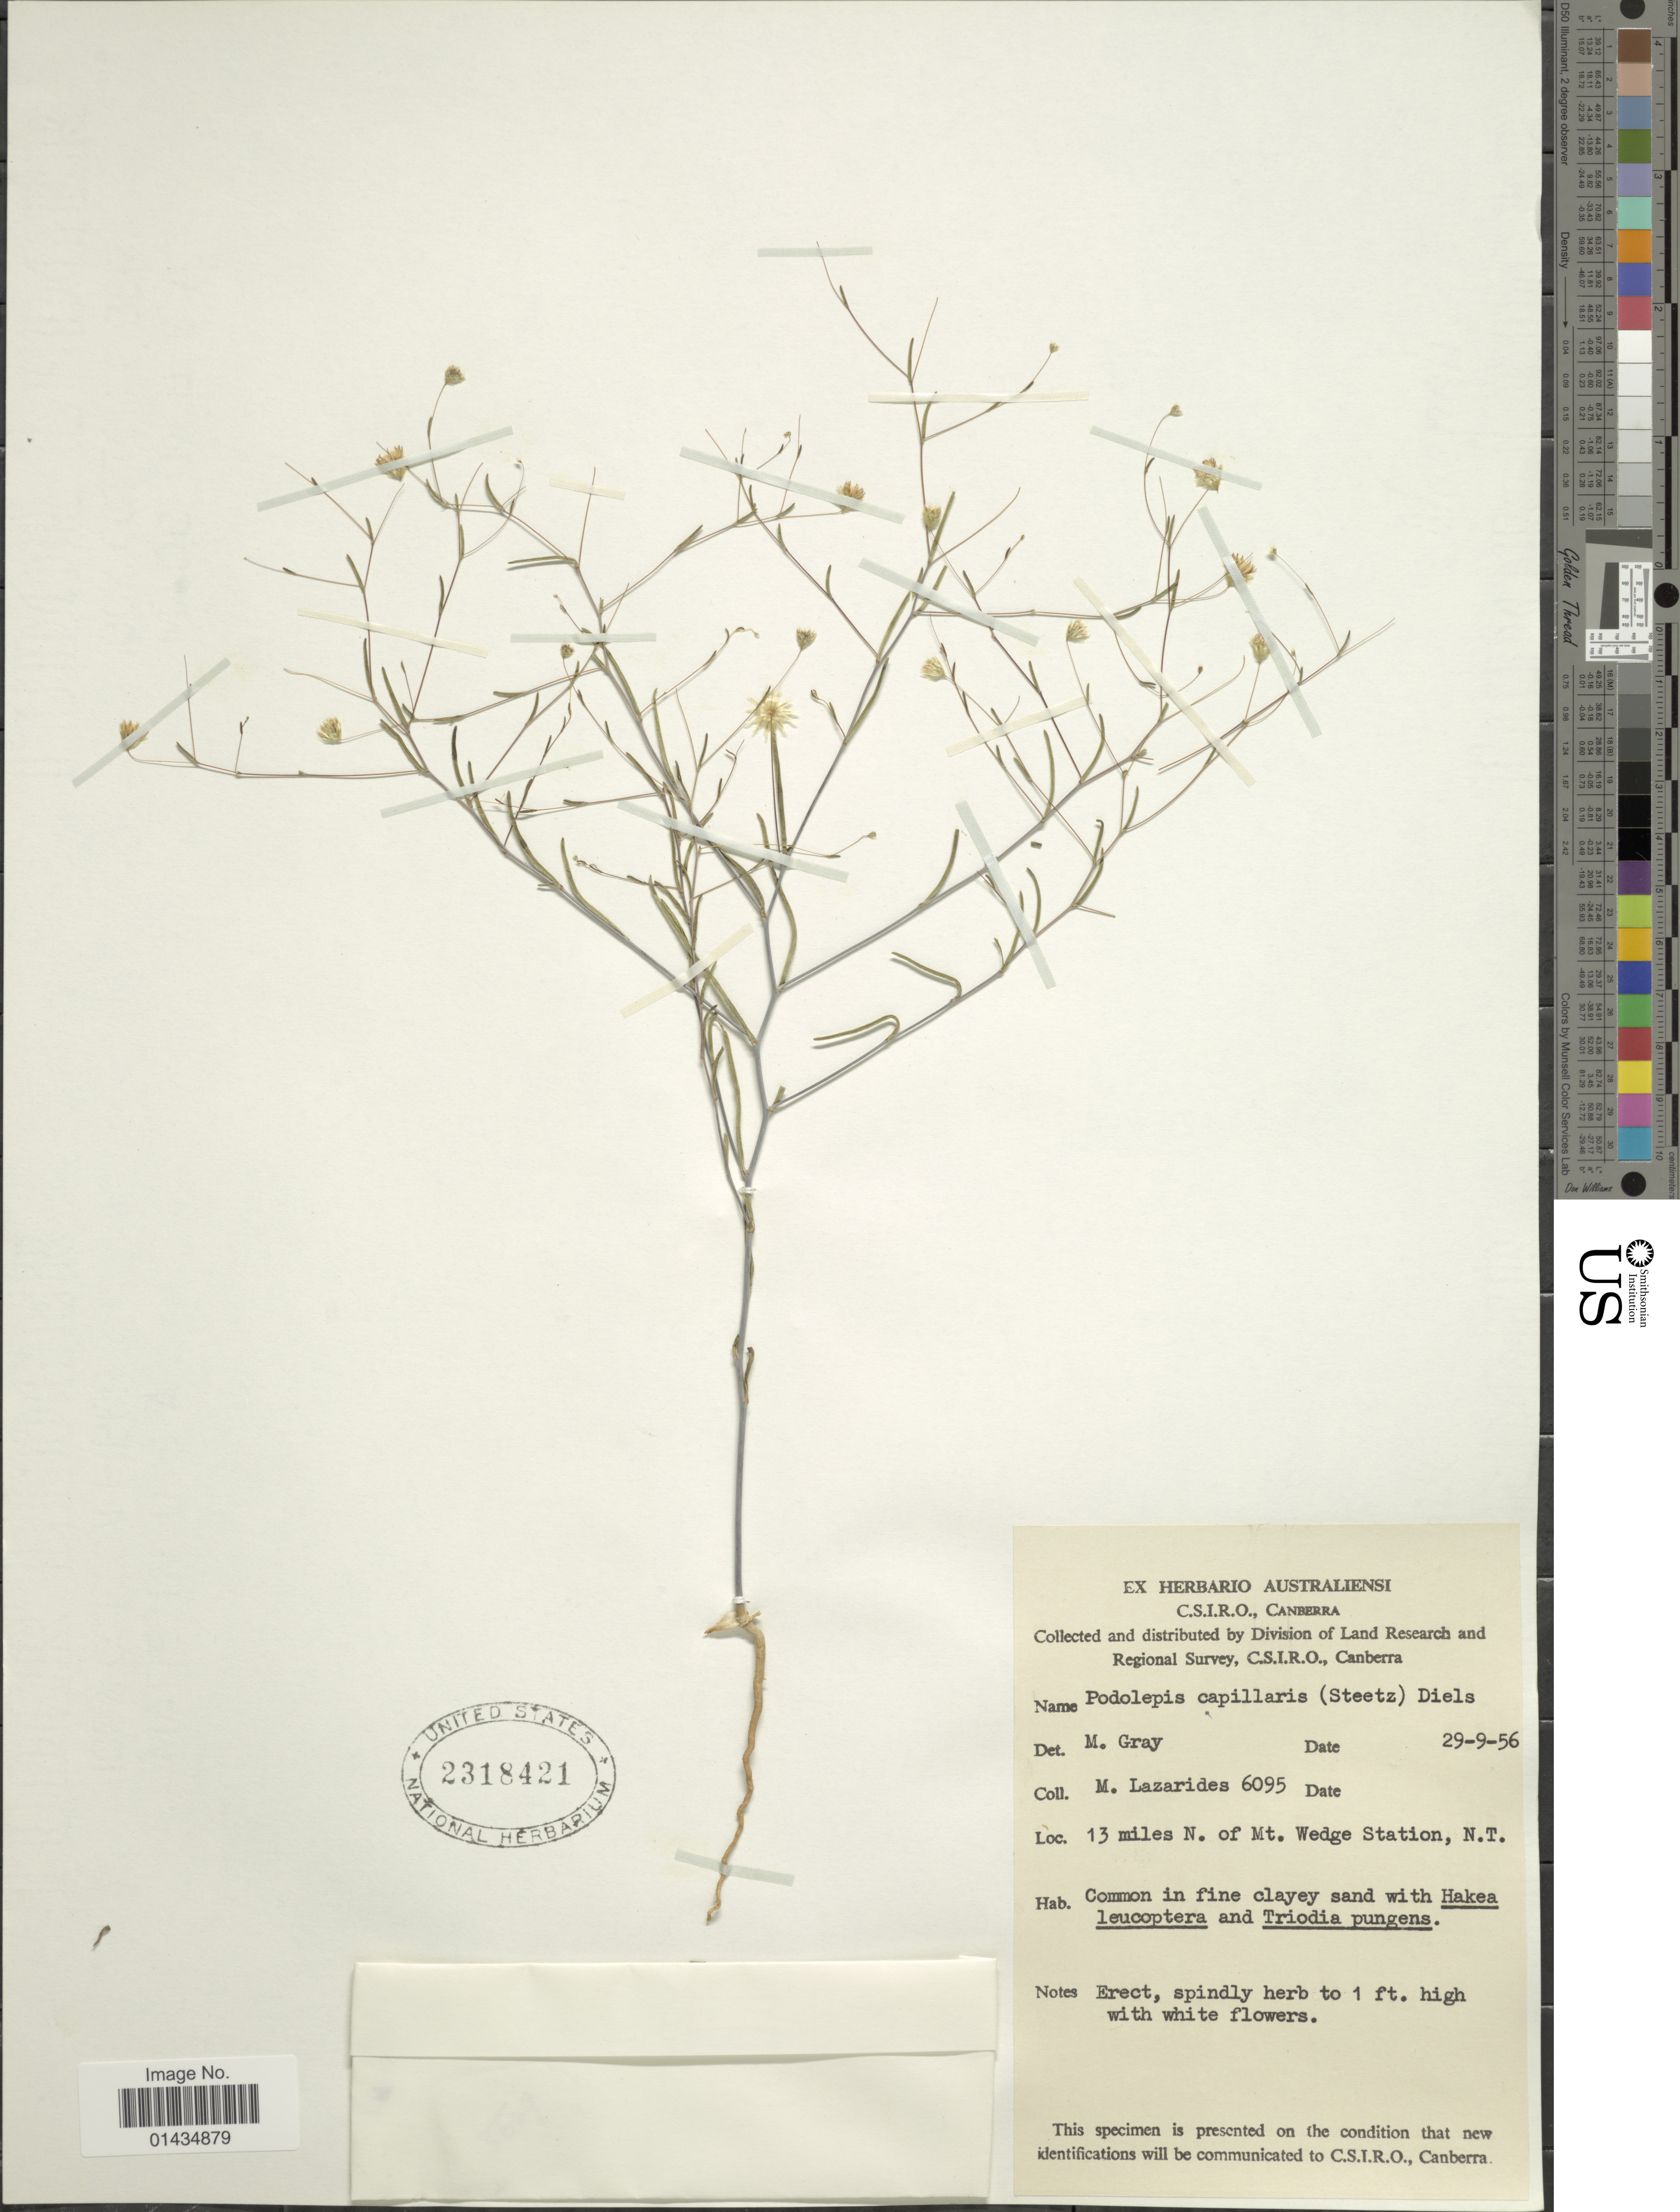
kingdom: Plantae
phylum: Tracheophyta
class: Magnoliopsida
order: Asterales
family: Asteraceae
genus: Podolepis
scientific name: Podolepis capillaris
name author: (Steetz) Diels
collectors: M. Lazarides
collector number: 6095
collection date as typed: Transcribed d/m/y: 29/9/56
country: Australia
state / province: Northern Territory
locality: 13 miles N. of Mt. Wedge Station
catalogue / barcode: US 2318421